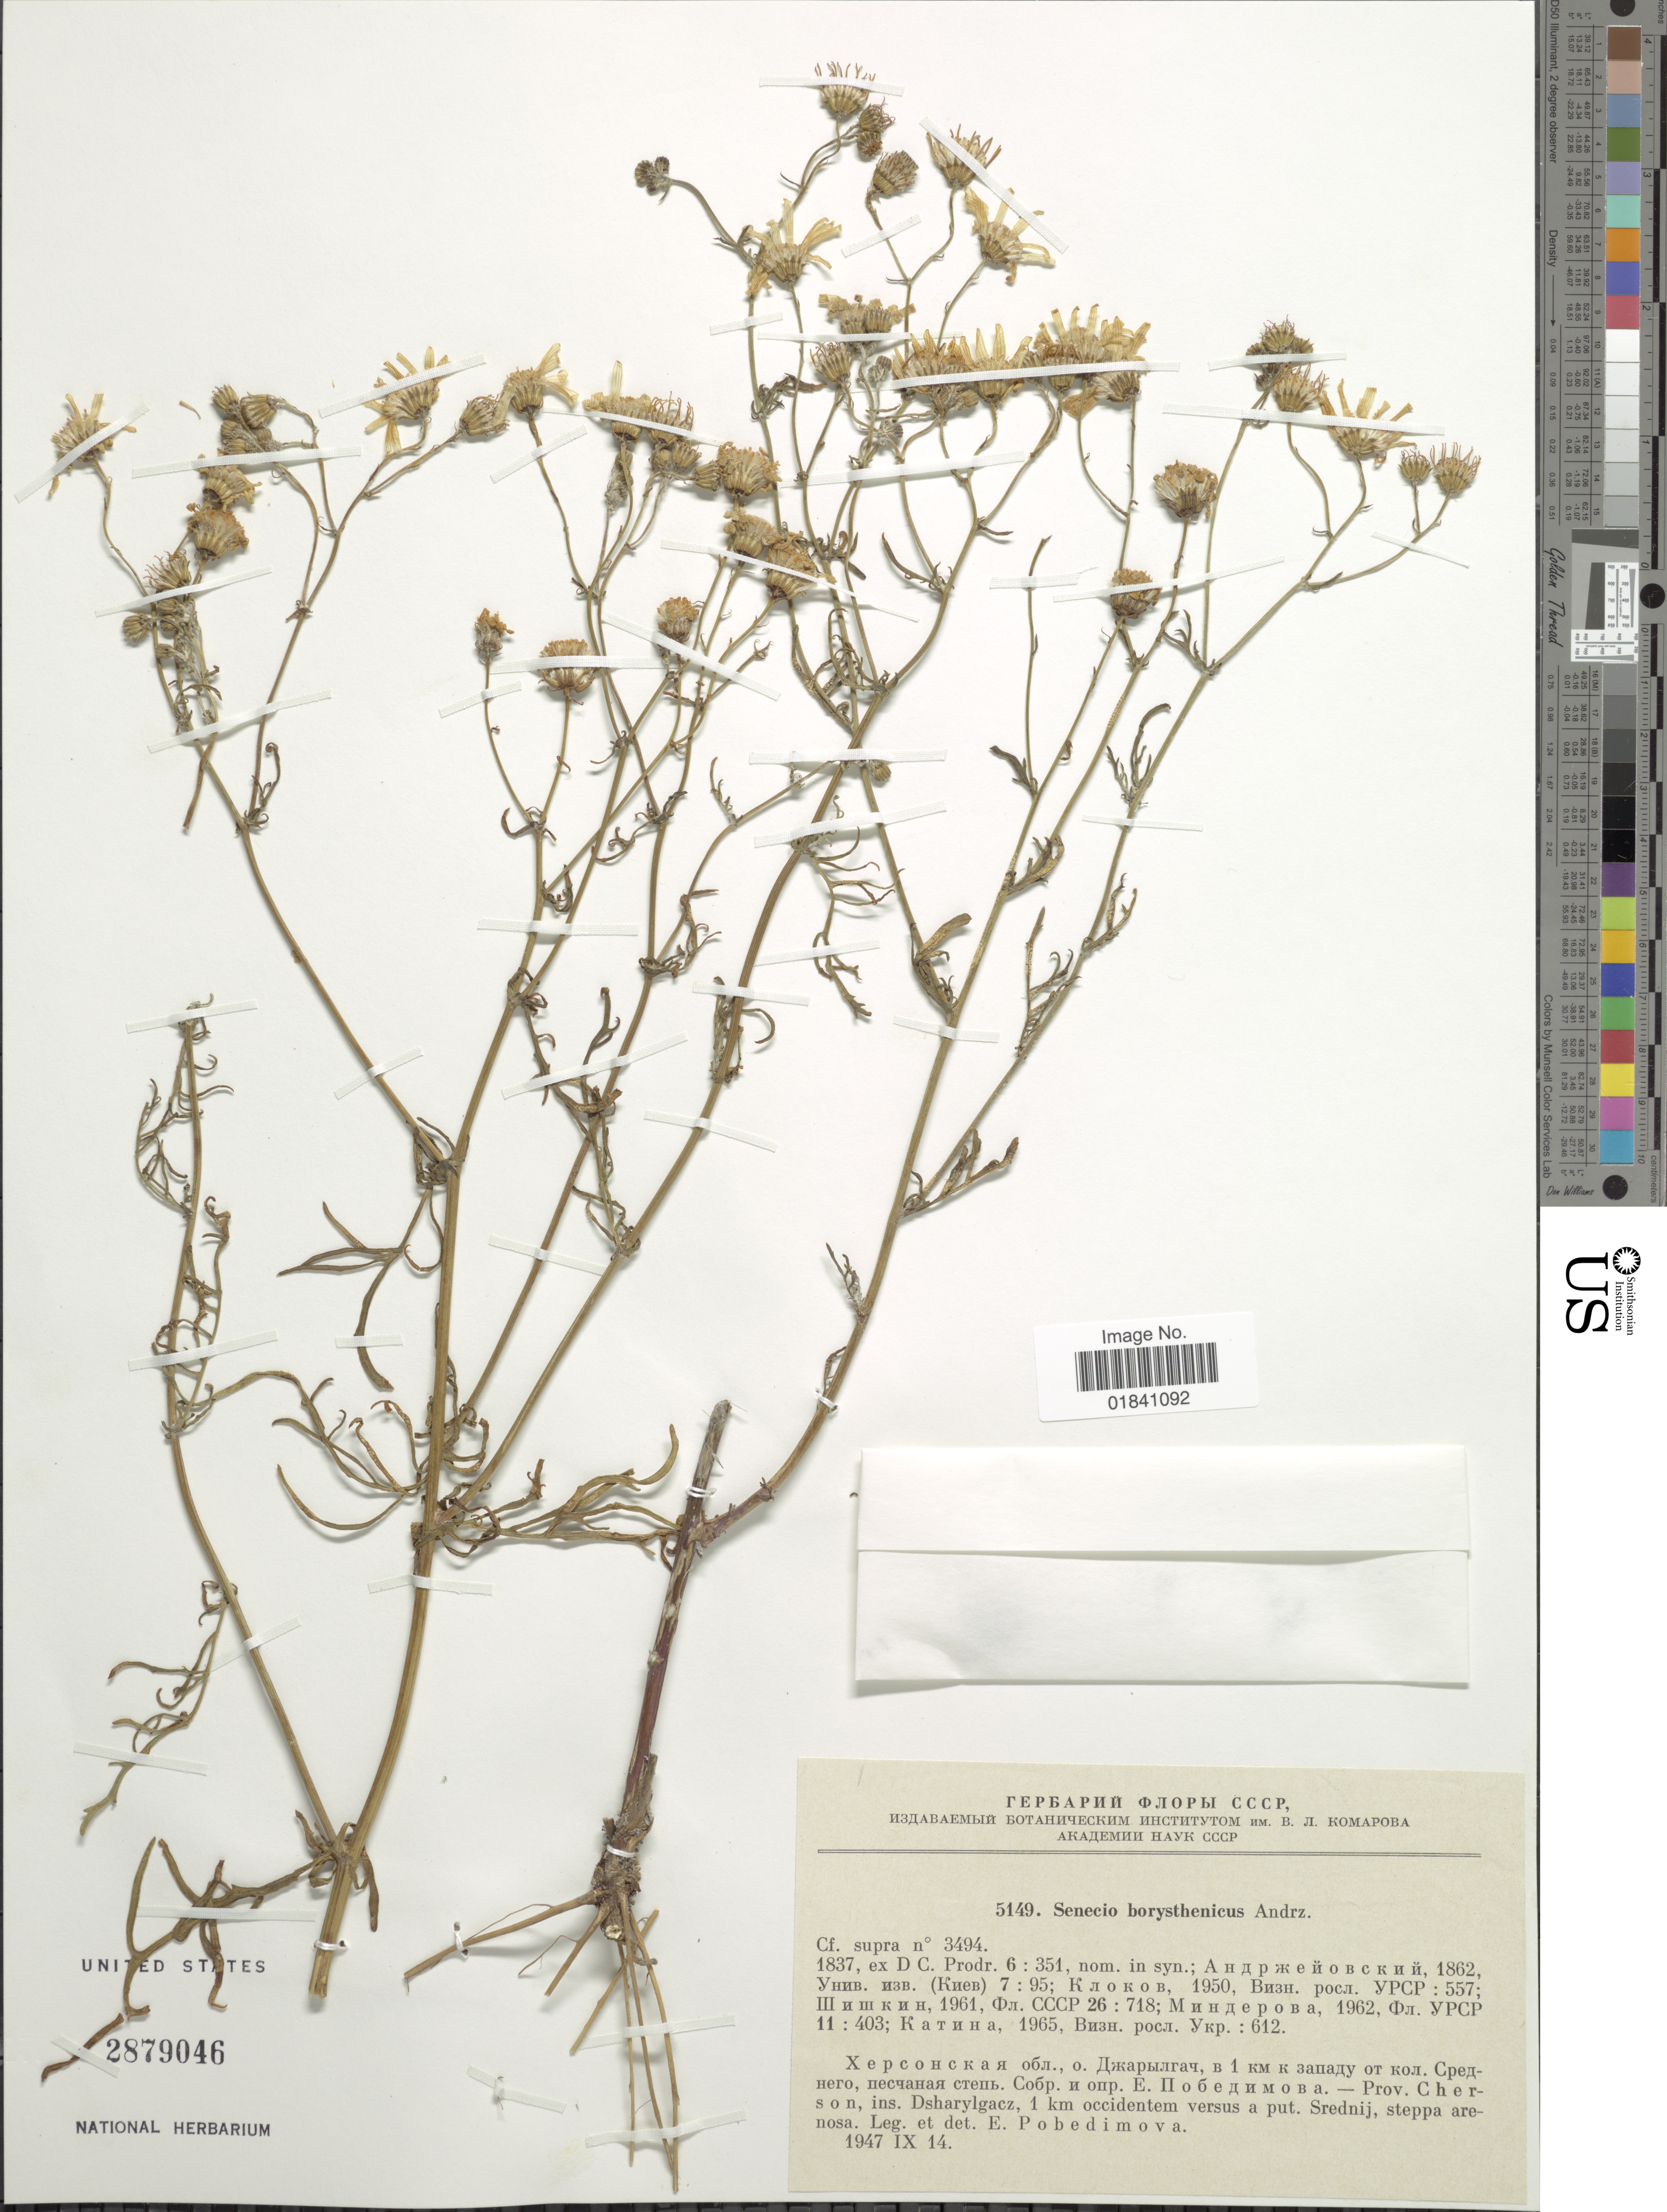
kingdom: Plantae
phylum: Tracheophyta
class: Magnoliopsida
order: Asterales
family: Asteraceae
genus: Senecio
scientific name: Senecio borysthenicus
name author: (DC.) Andrz.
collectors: E. Pobedimova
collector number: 5149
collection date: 1947-09-14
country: Russian Federation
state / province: Irkutsk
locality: Prov. Cherson, ins. Dsharylgacz, 1 km occidentem versus a put. Srednij, steppa arenosa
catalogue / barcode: US 2879046